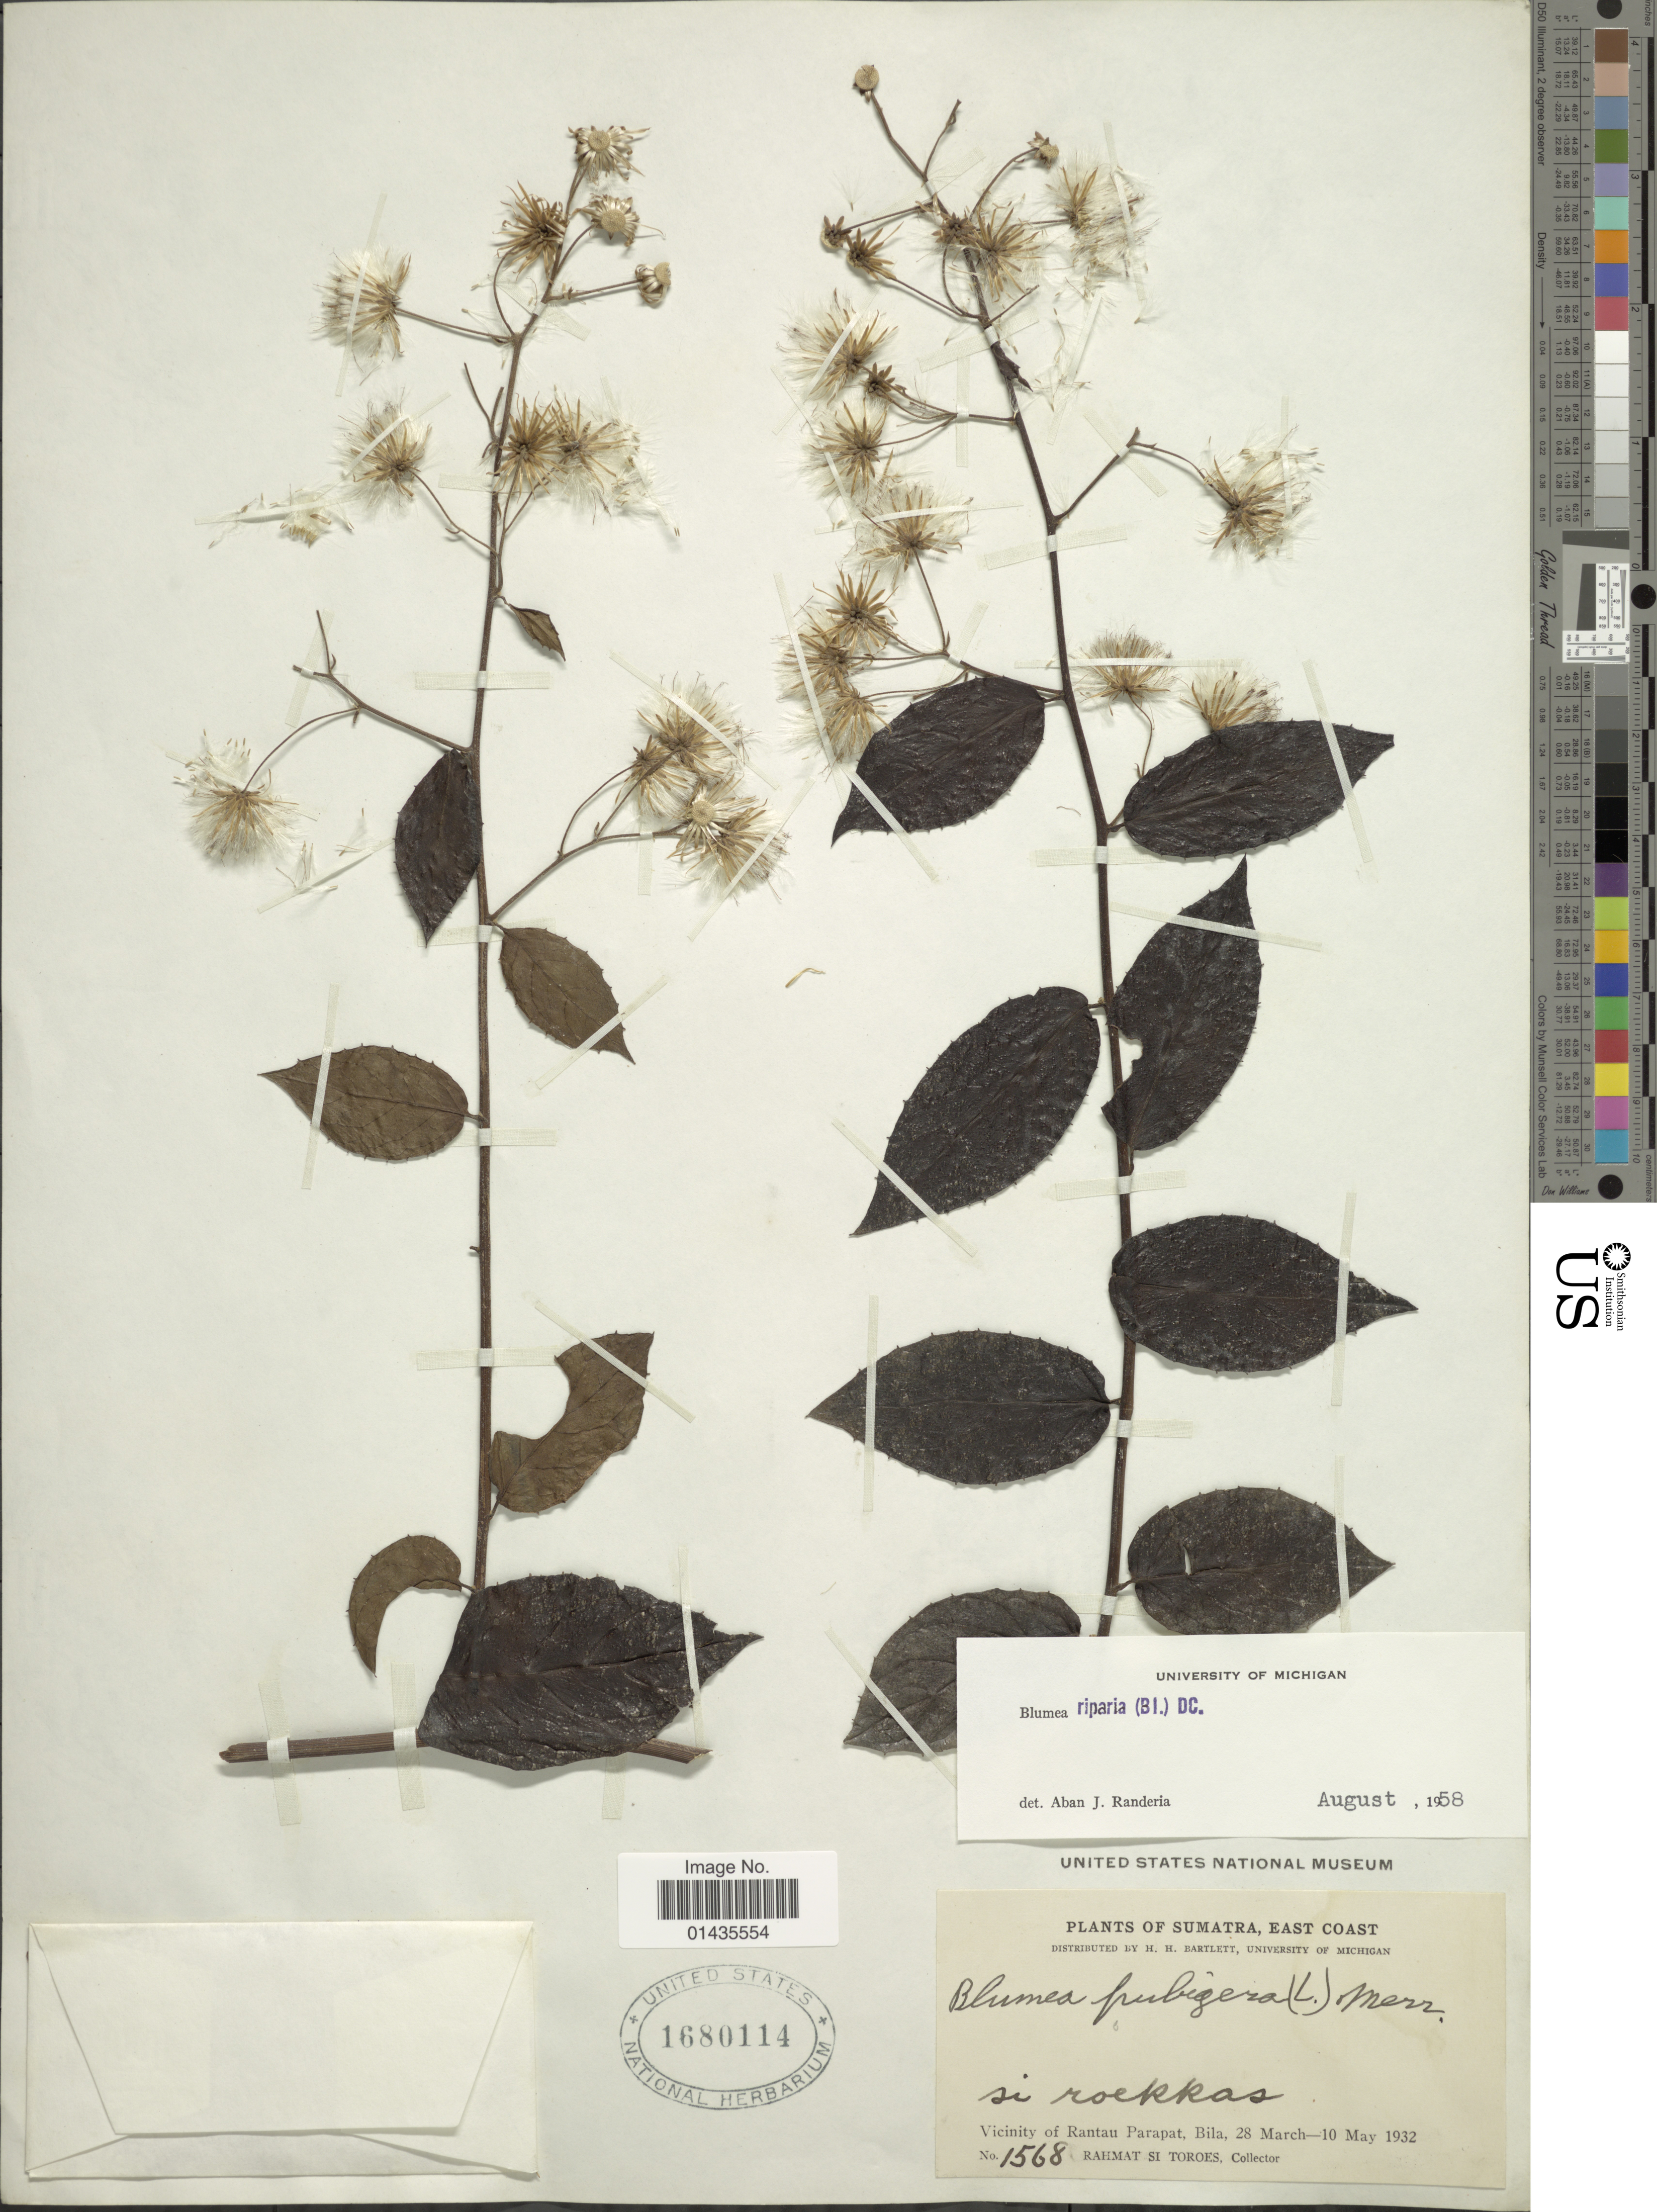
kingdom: Plantae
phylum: Tracheophyta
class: Magnoliopsida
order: Asterales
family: Asteraceae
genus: Blumea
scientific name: Blumea riparia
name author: (Blume) DC.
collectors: Rahmat Si Boeea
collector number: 1568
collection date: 1932-03-28/1932-05-10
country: Indonesia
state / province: Sumatra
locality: East Coast, Vicinity of Rantau Parapat, Bila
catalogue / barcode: US 1680114